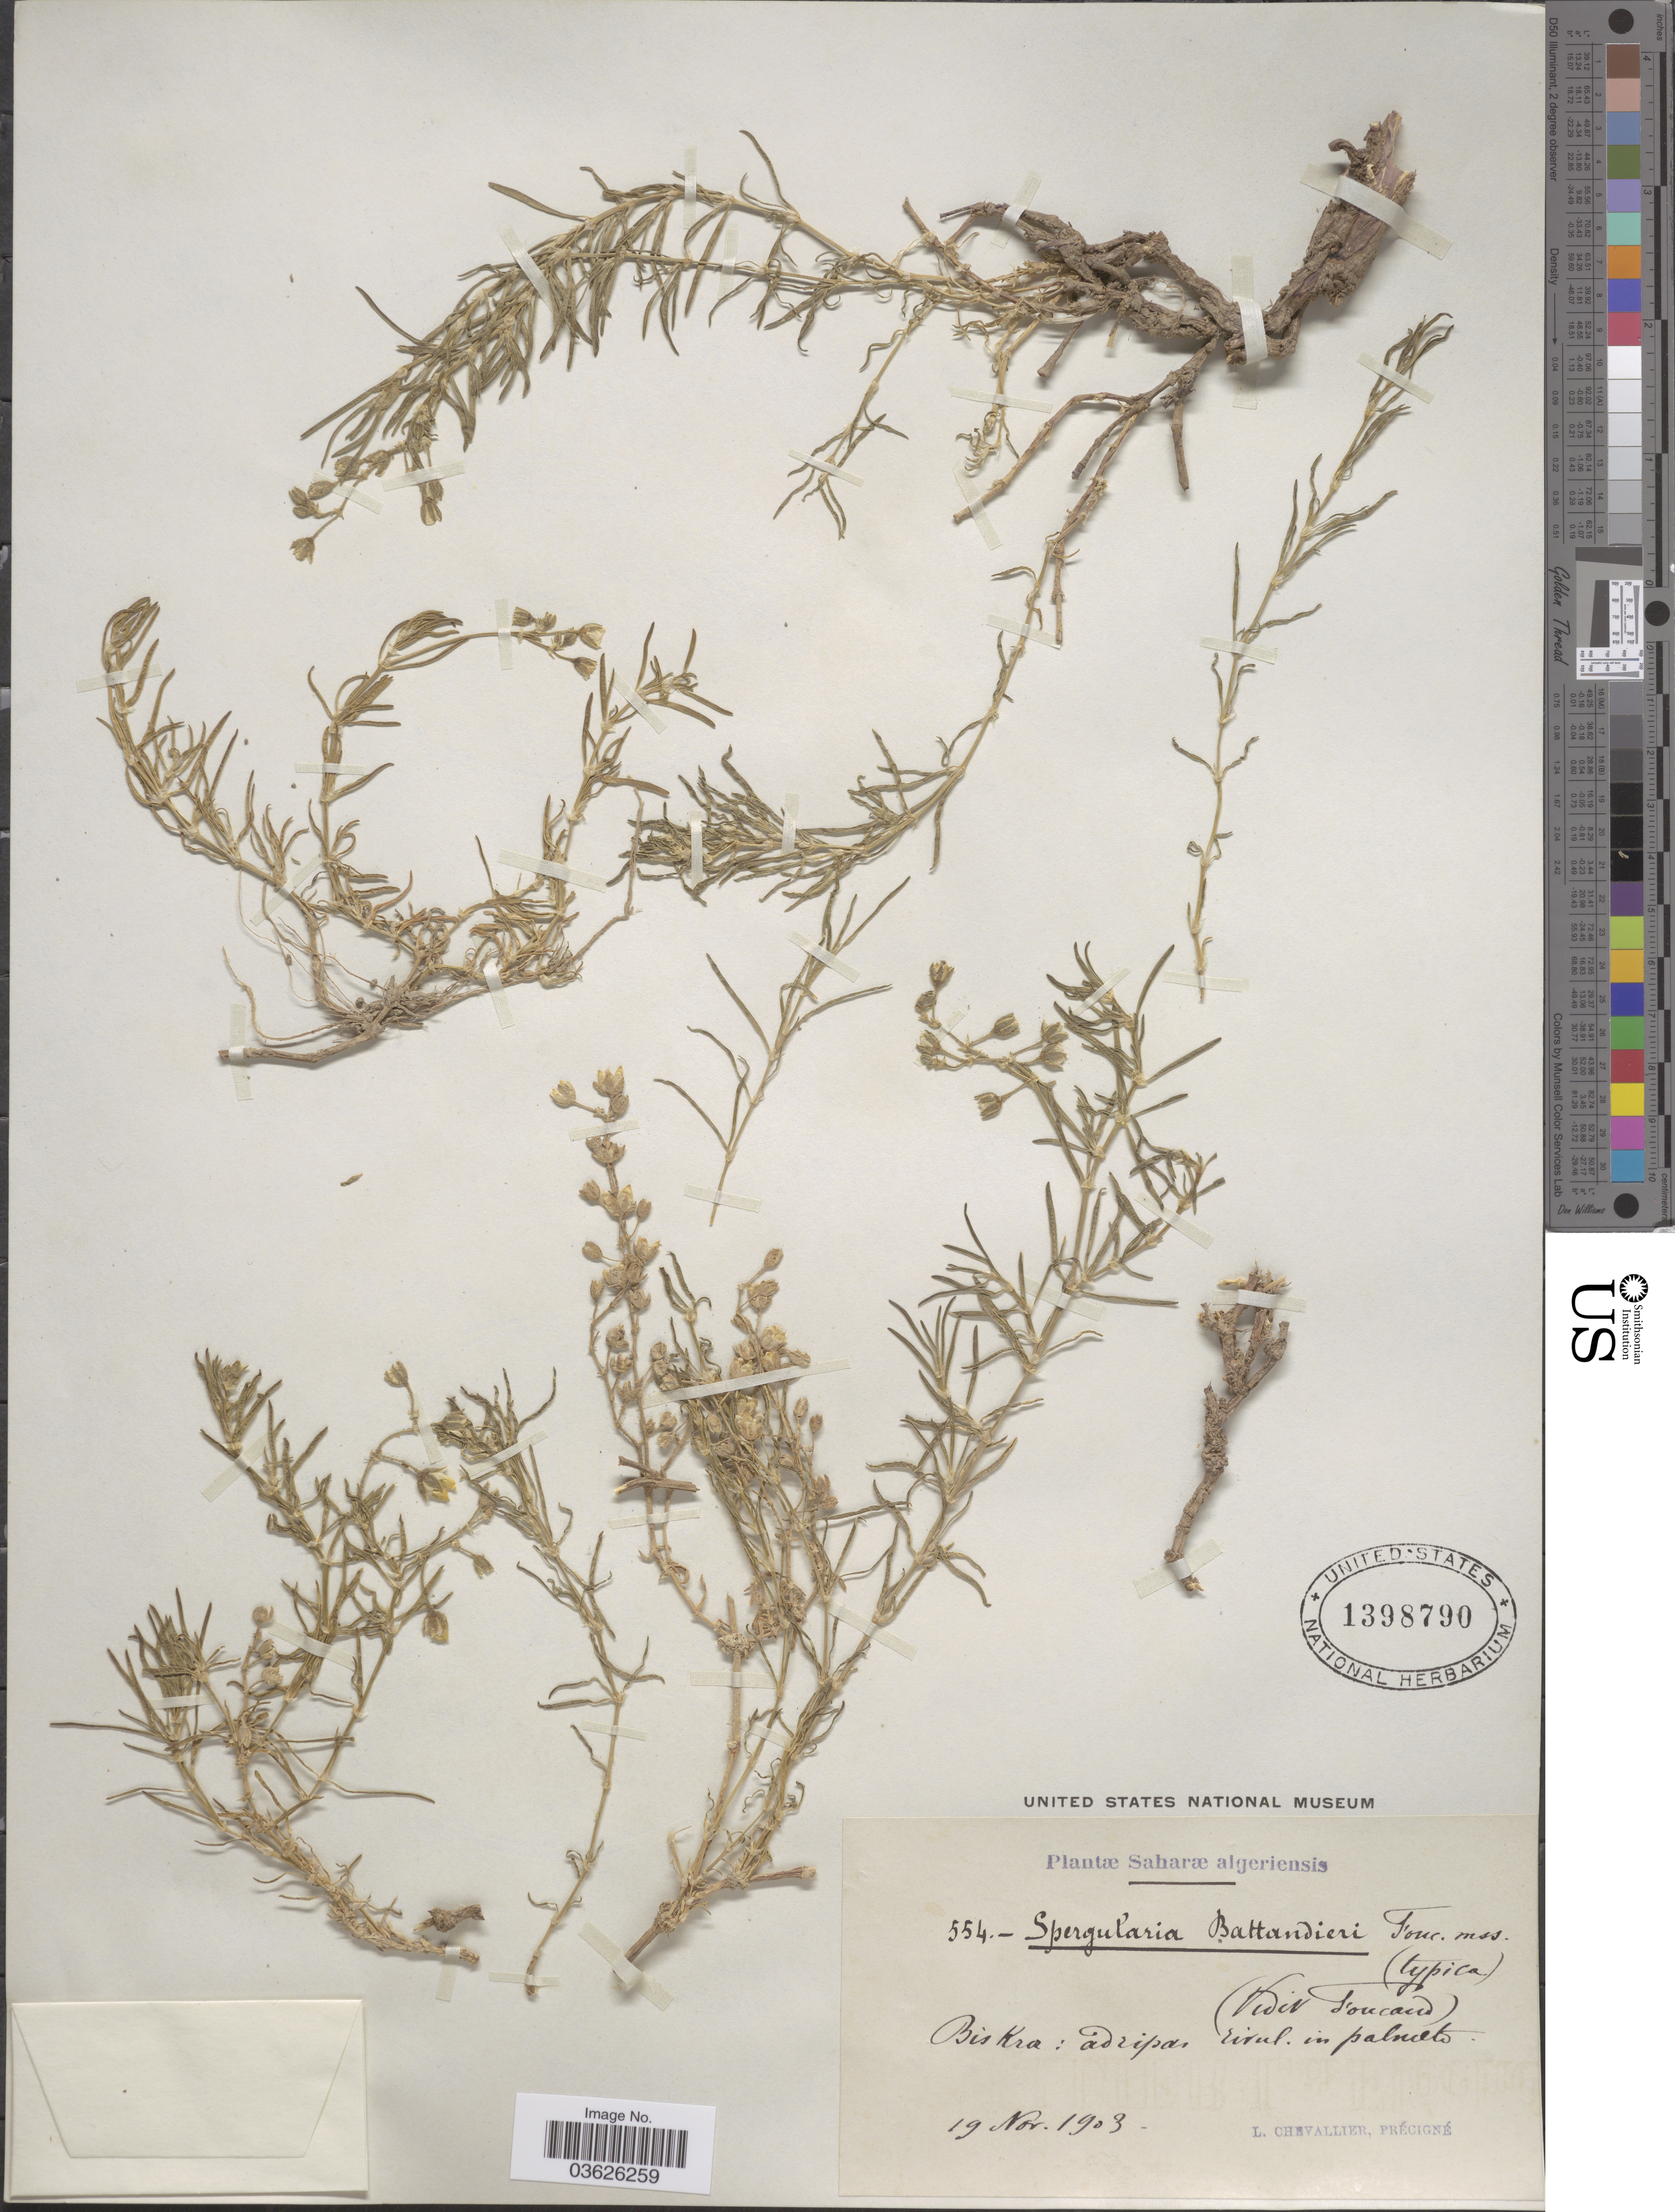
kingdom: Plantae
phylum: Tracheophyta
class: Magnoliopsida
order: Caryophyllales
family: Caryophyllaceae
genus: Spergularia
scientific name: Spergularia battandieri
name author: Foucaud ex E.A. Durand & Barratte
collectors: L. Chevallier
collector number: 554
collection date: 1903-11-19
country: Algeria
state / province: Biskra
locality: Saharæ algeriensis.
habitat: Ad ripas rivul. in palmeto.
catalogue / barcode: US 1398790